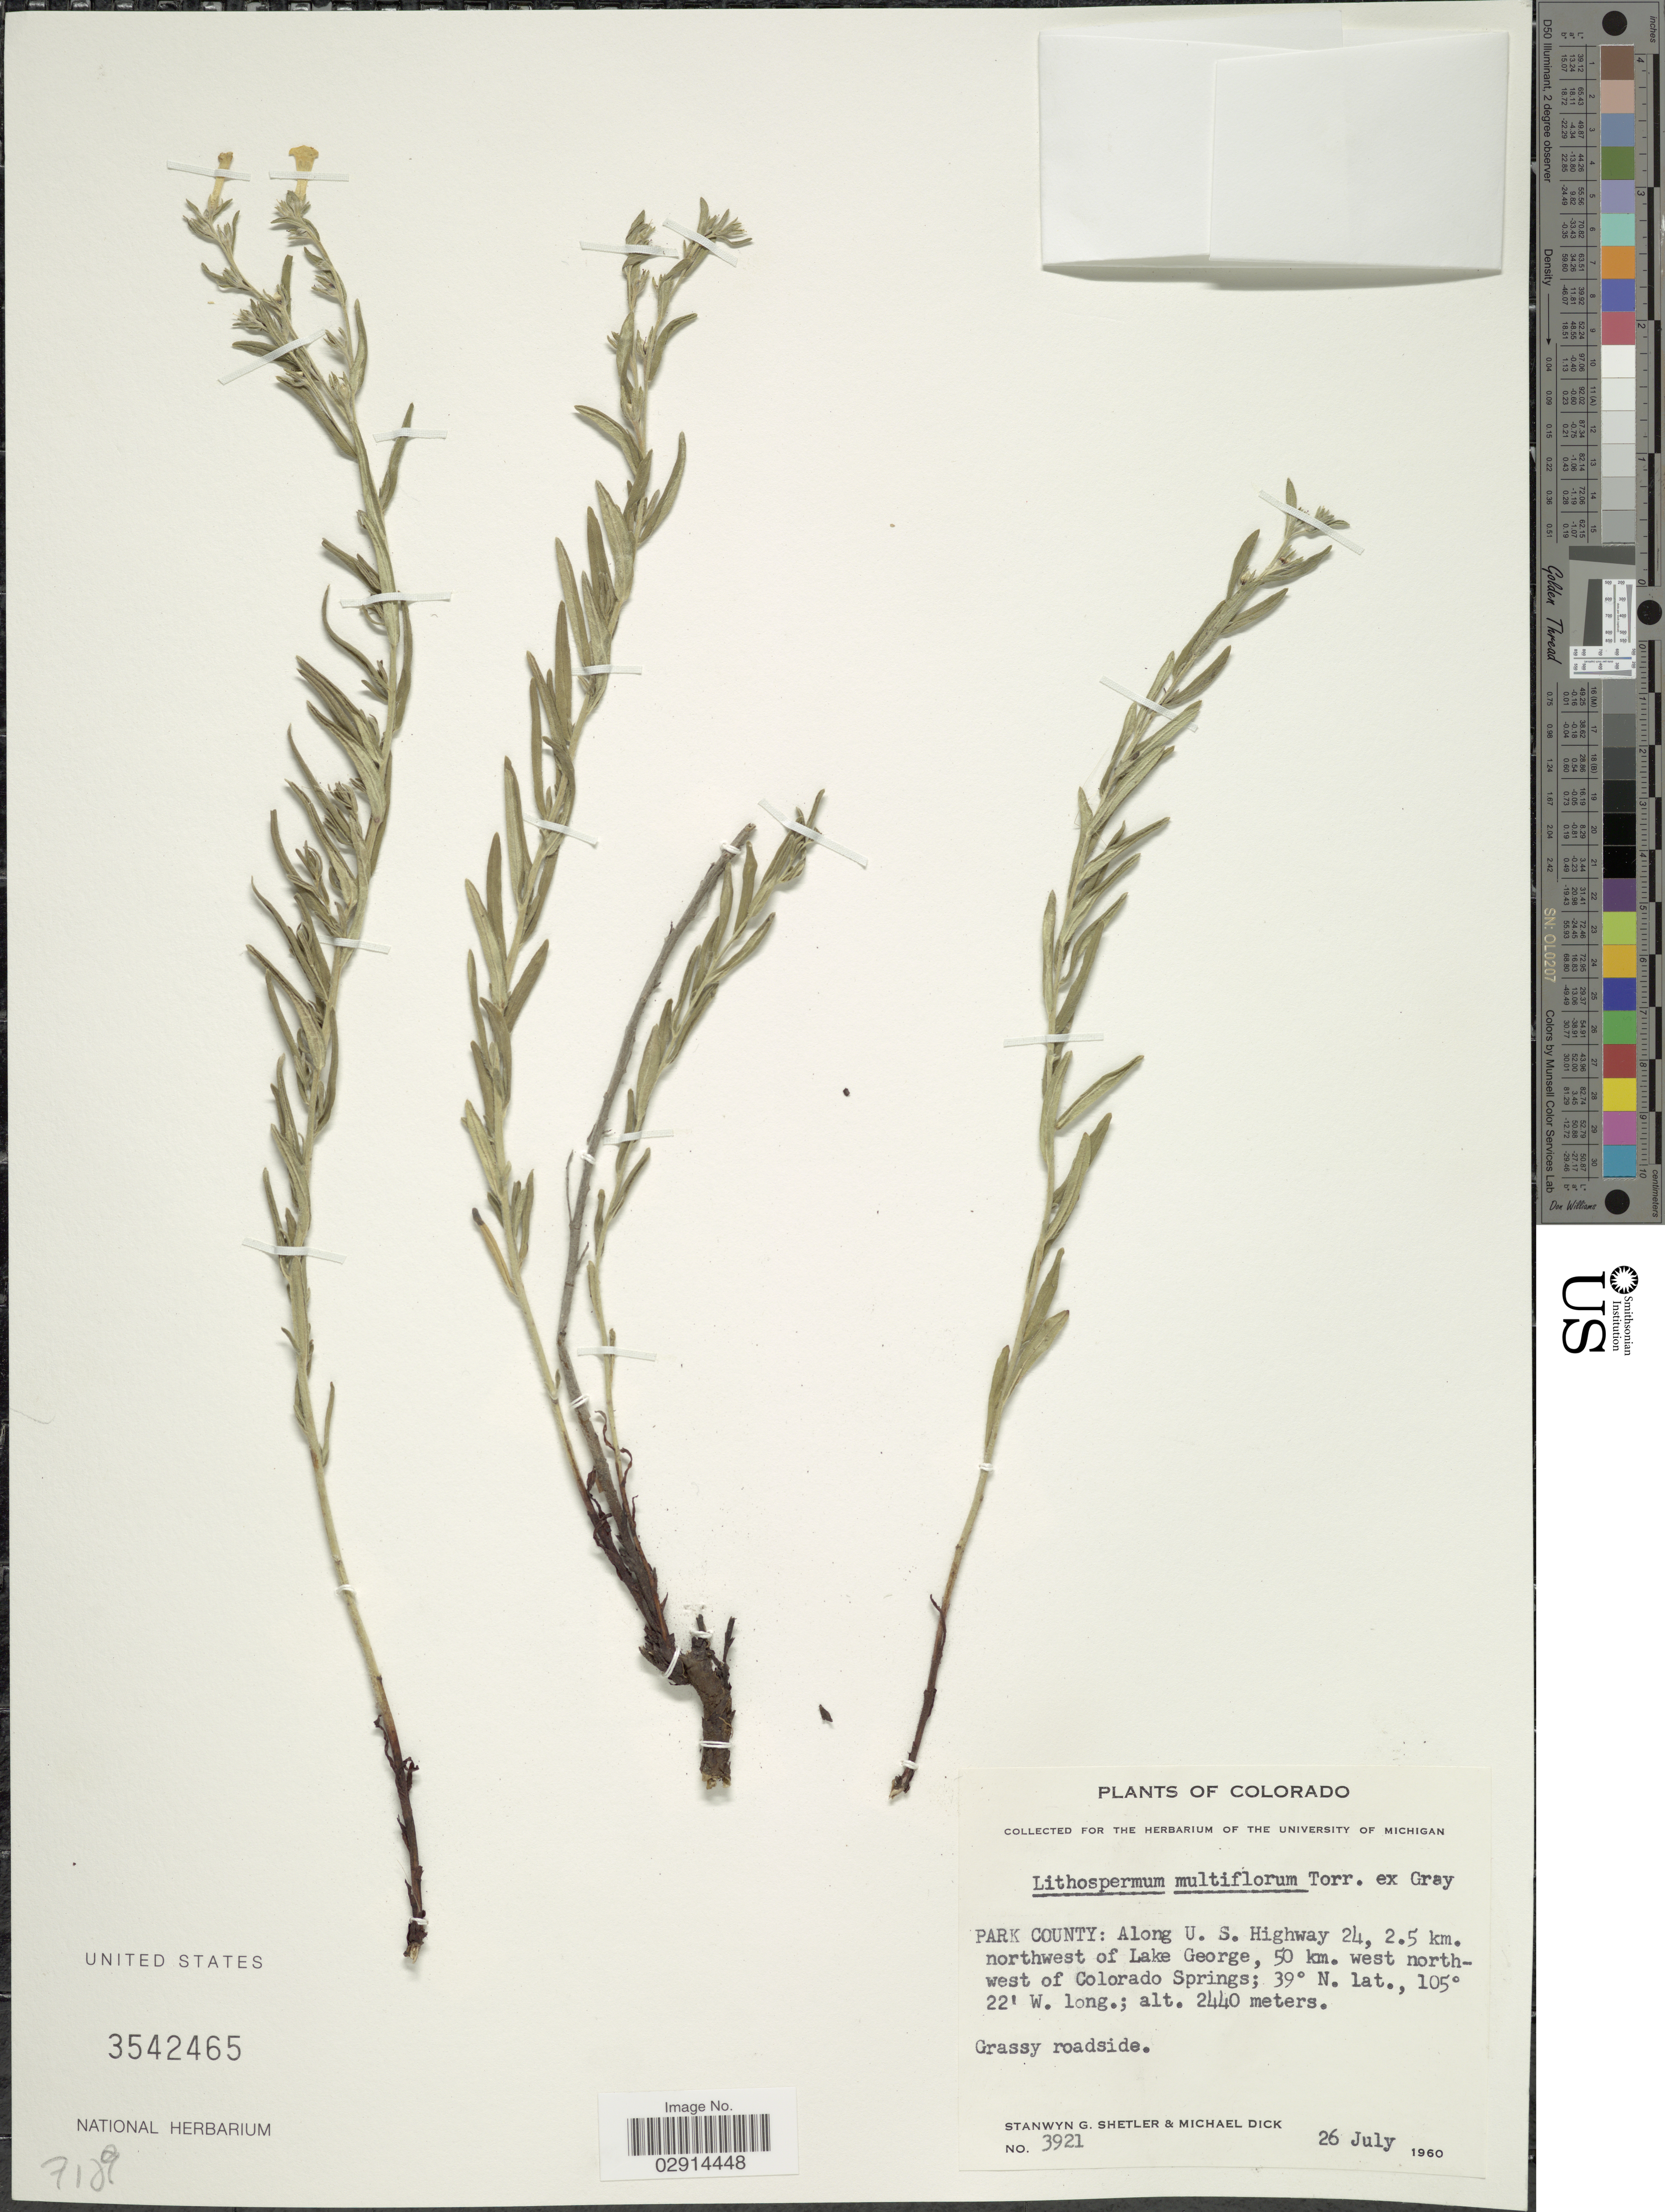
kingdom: Plantae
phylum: Tracheophyta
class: Magnoliopsida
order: Boraginales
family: Boraginaceae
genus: Lithospermum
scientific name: Lithospermum multiflorum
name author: Torr. ex A. Gray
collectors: S. Shetler & M. Dick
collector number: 3921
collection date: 1960-07-26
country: United States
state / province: Colorado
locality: Park County: Along U.S. Highway 24, 2.5 km. northwest of Lake George, 50 km. west northwest of Colorado Springs.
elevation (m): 2440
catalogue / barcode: US 3542465